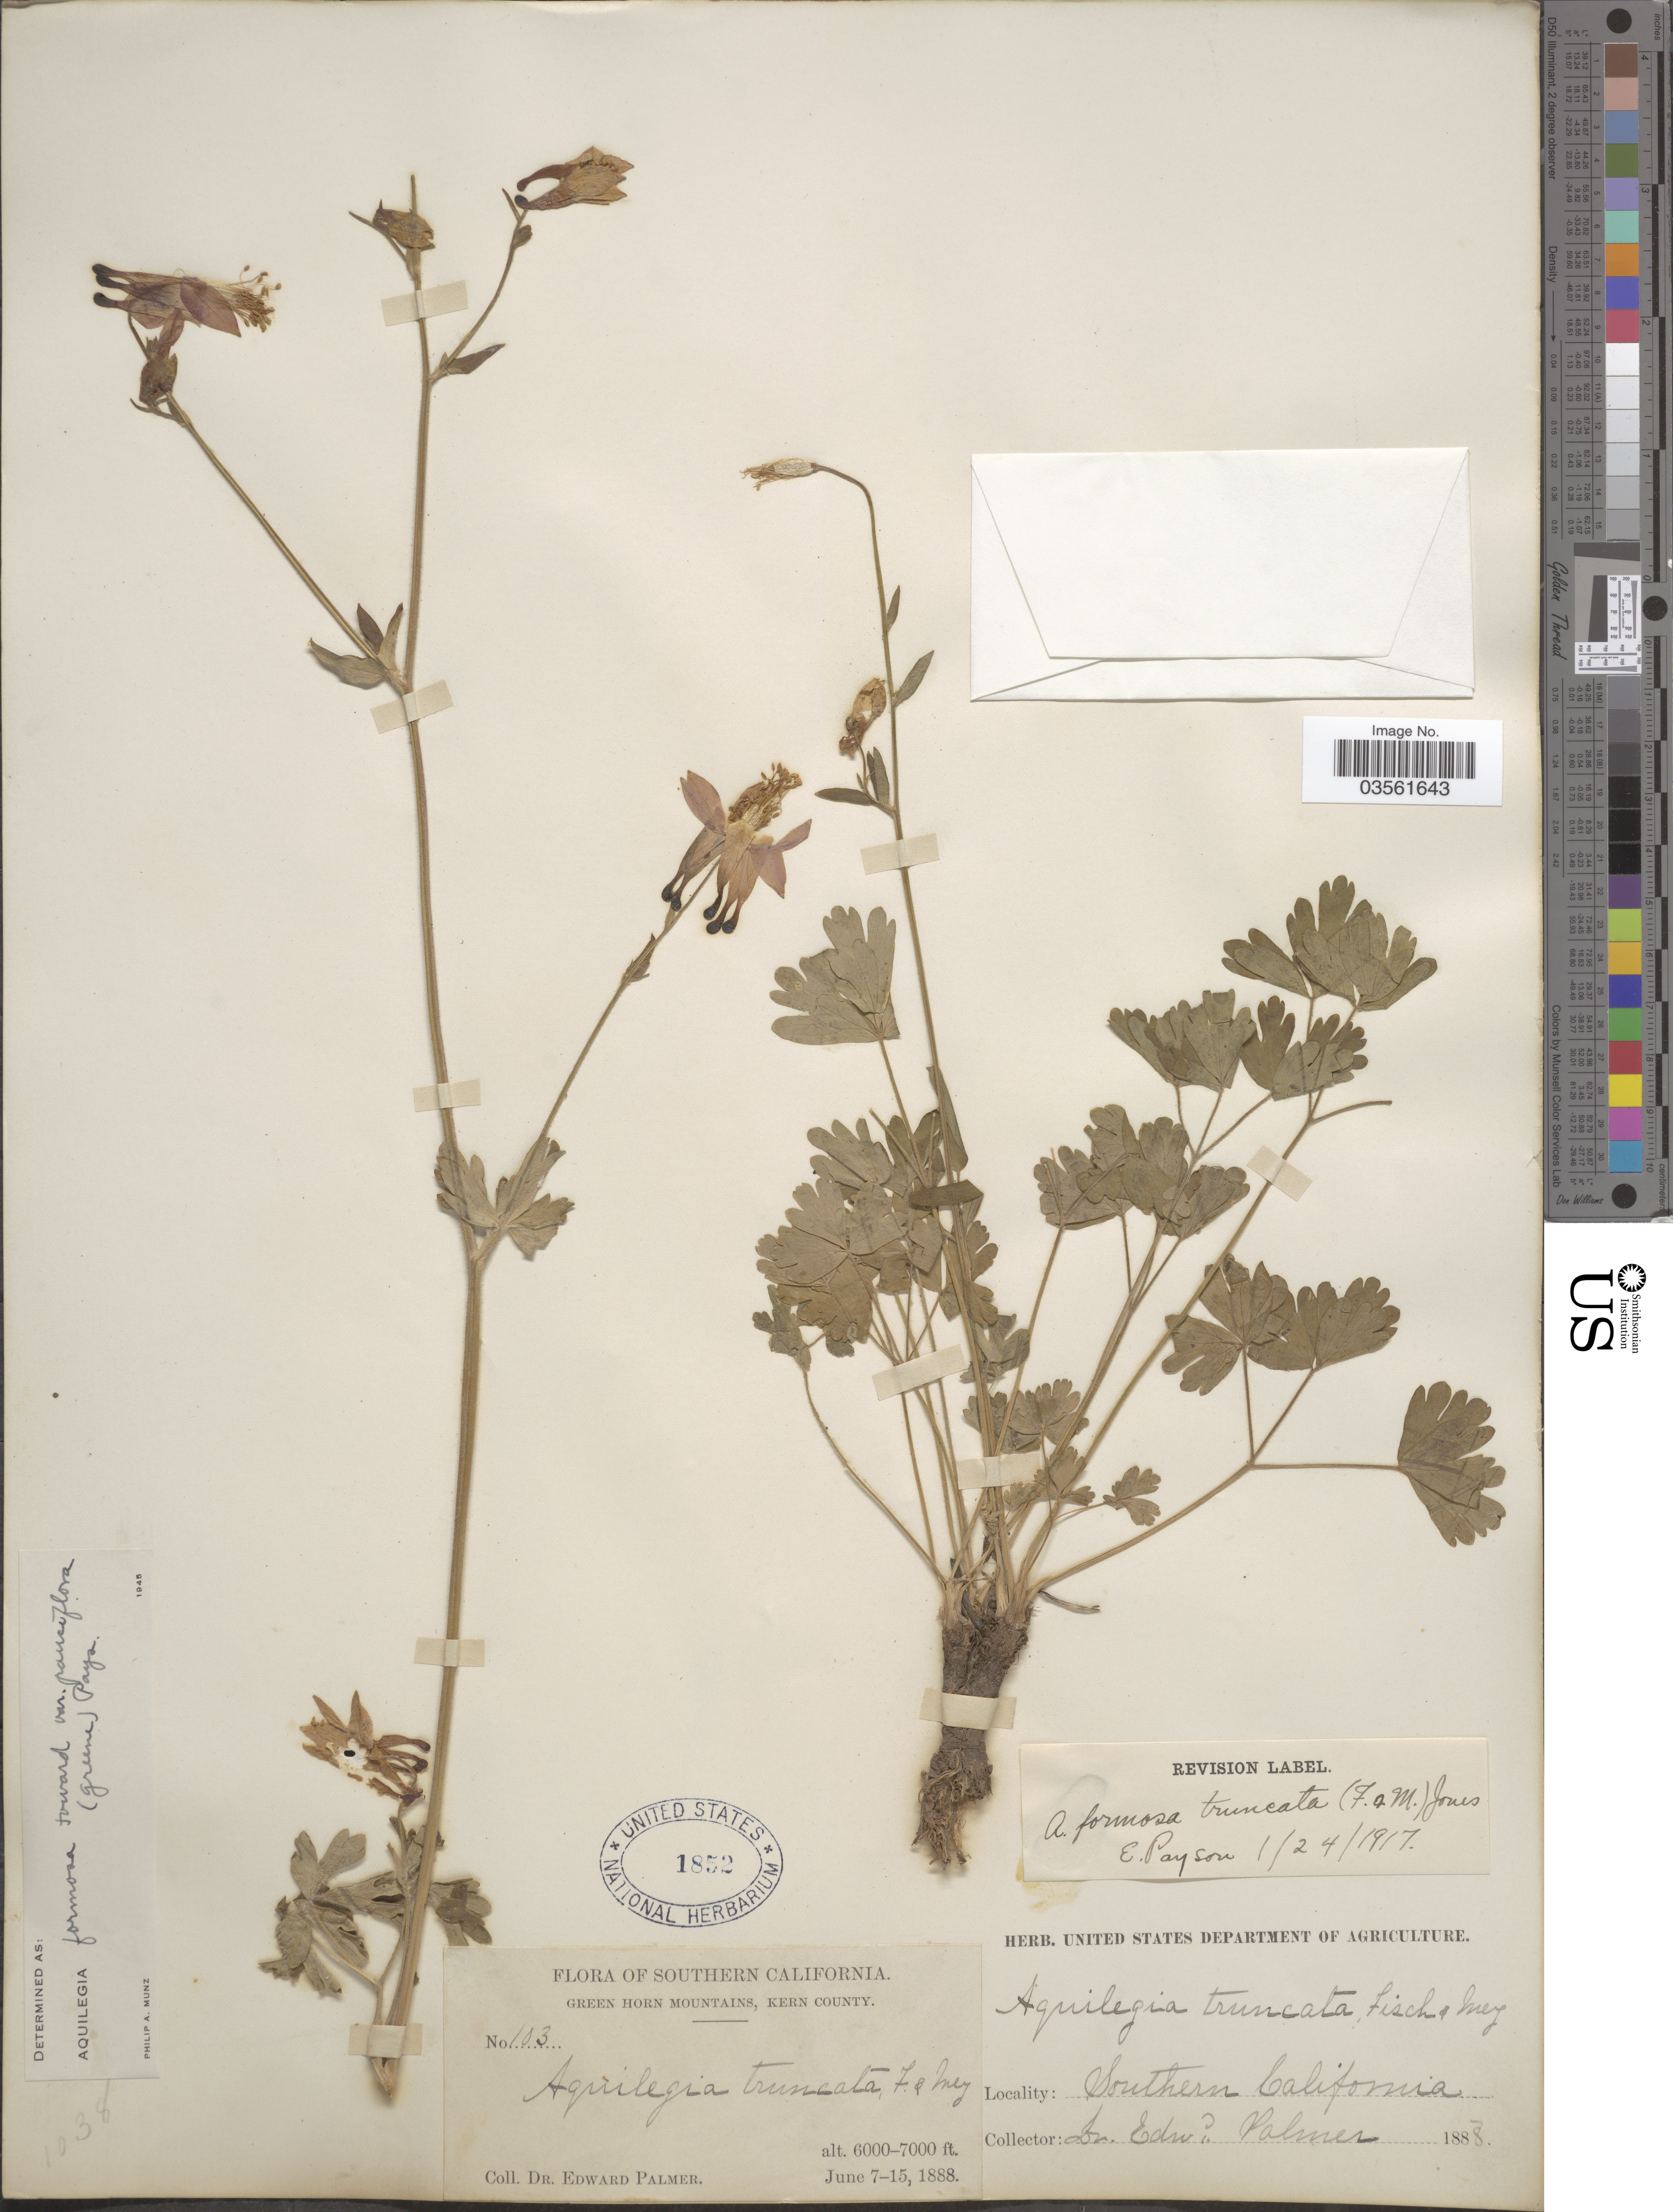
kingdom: Plantae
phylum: Tracheophyta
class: Magnoliopsida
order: Ranunculales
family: Ranunculaceae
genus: Aquilegia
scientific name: Aquilegia formosa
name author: Fisch. ex DC.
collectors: E. Palmer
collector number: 103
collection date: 1888-06-07/1888-06-15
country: United States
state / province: California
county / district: Kern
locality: Southern California. Green Horn Mountains, Kern County.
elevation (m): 1829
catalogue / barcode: US 1852